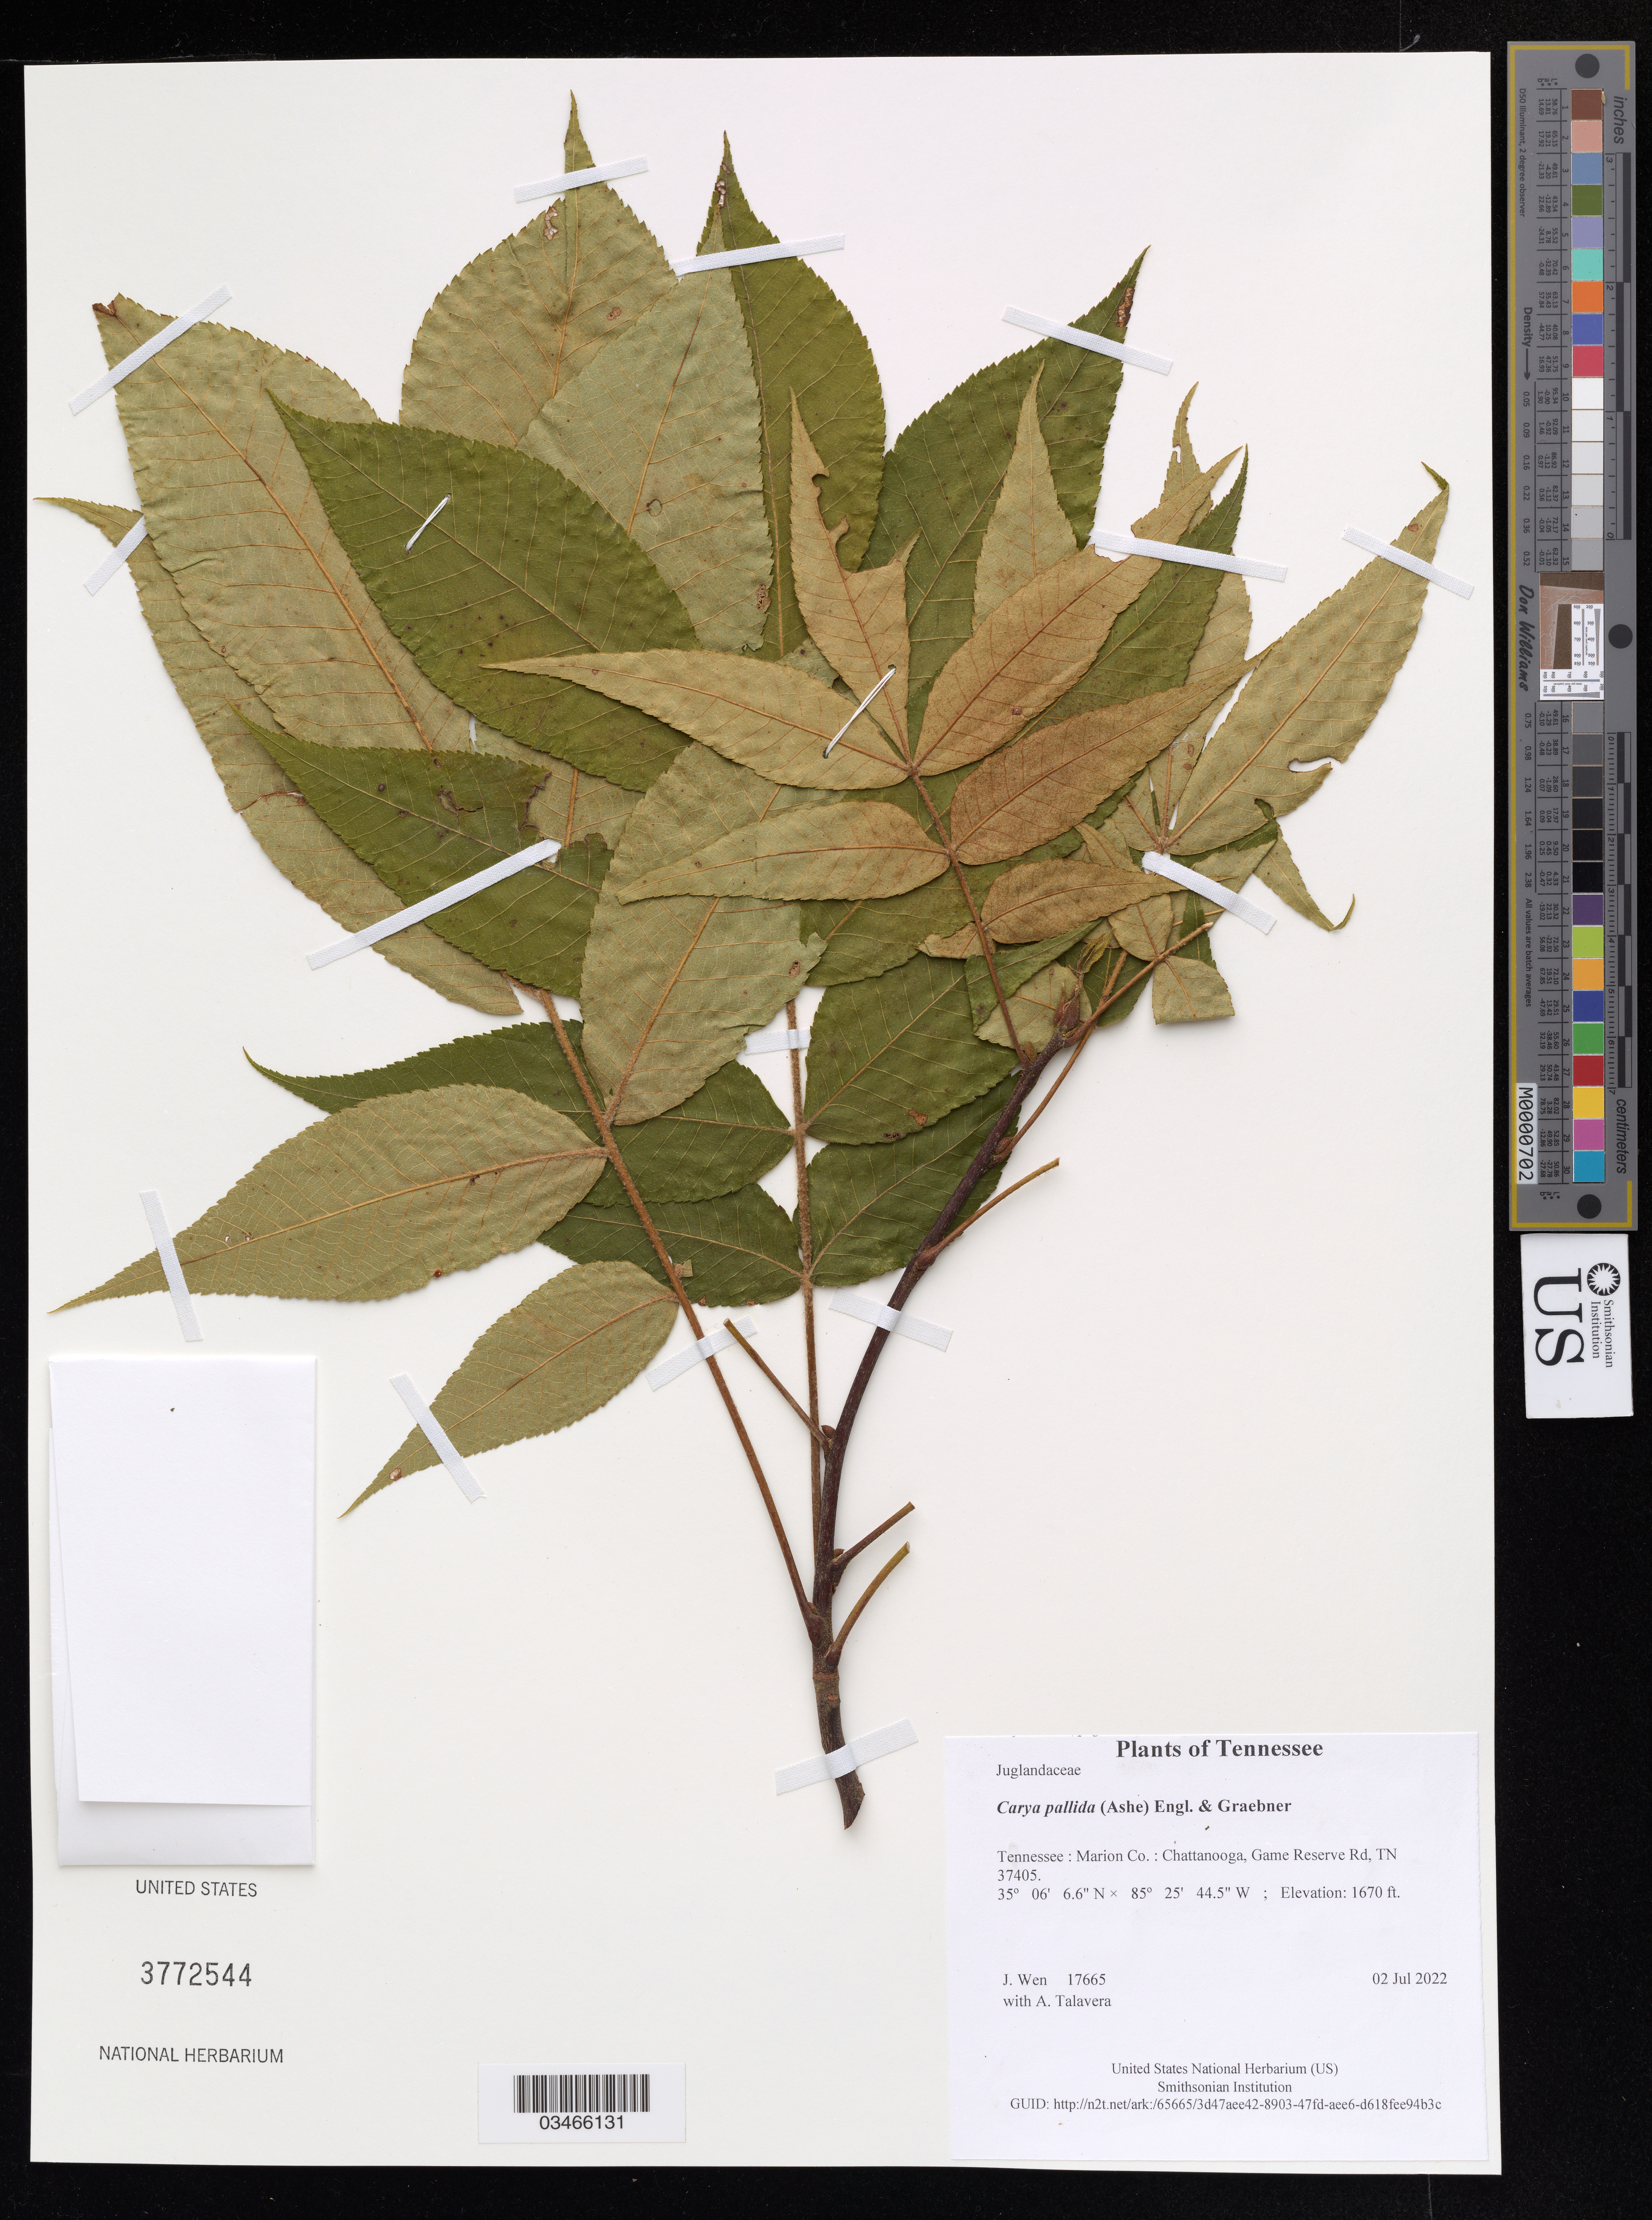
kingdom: Plantae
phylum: Tracheophyta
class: Magnoliopsida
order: Fagales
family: Juglandaceae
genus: Carya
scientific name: Carya pallida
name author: (Ashe) Engl. & Graebner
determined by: Wen, Jun, (BOT), Smithsonian Institution - National Museum of Natural History (UNITED STATES)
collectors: J. Wen & A. Talavera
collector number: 17665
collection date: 2022-07-02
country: United States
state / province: Tennessee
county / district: Marion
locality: Chattanooga, Game Reserve Rd, TN 37405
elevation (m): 509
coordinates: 35 06.110 N, 85 25.741 W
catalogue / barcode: US 3772544